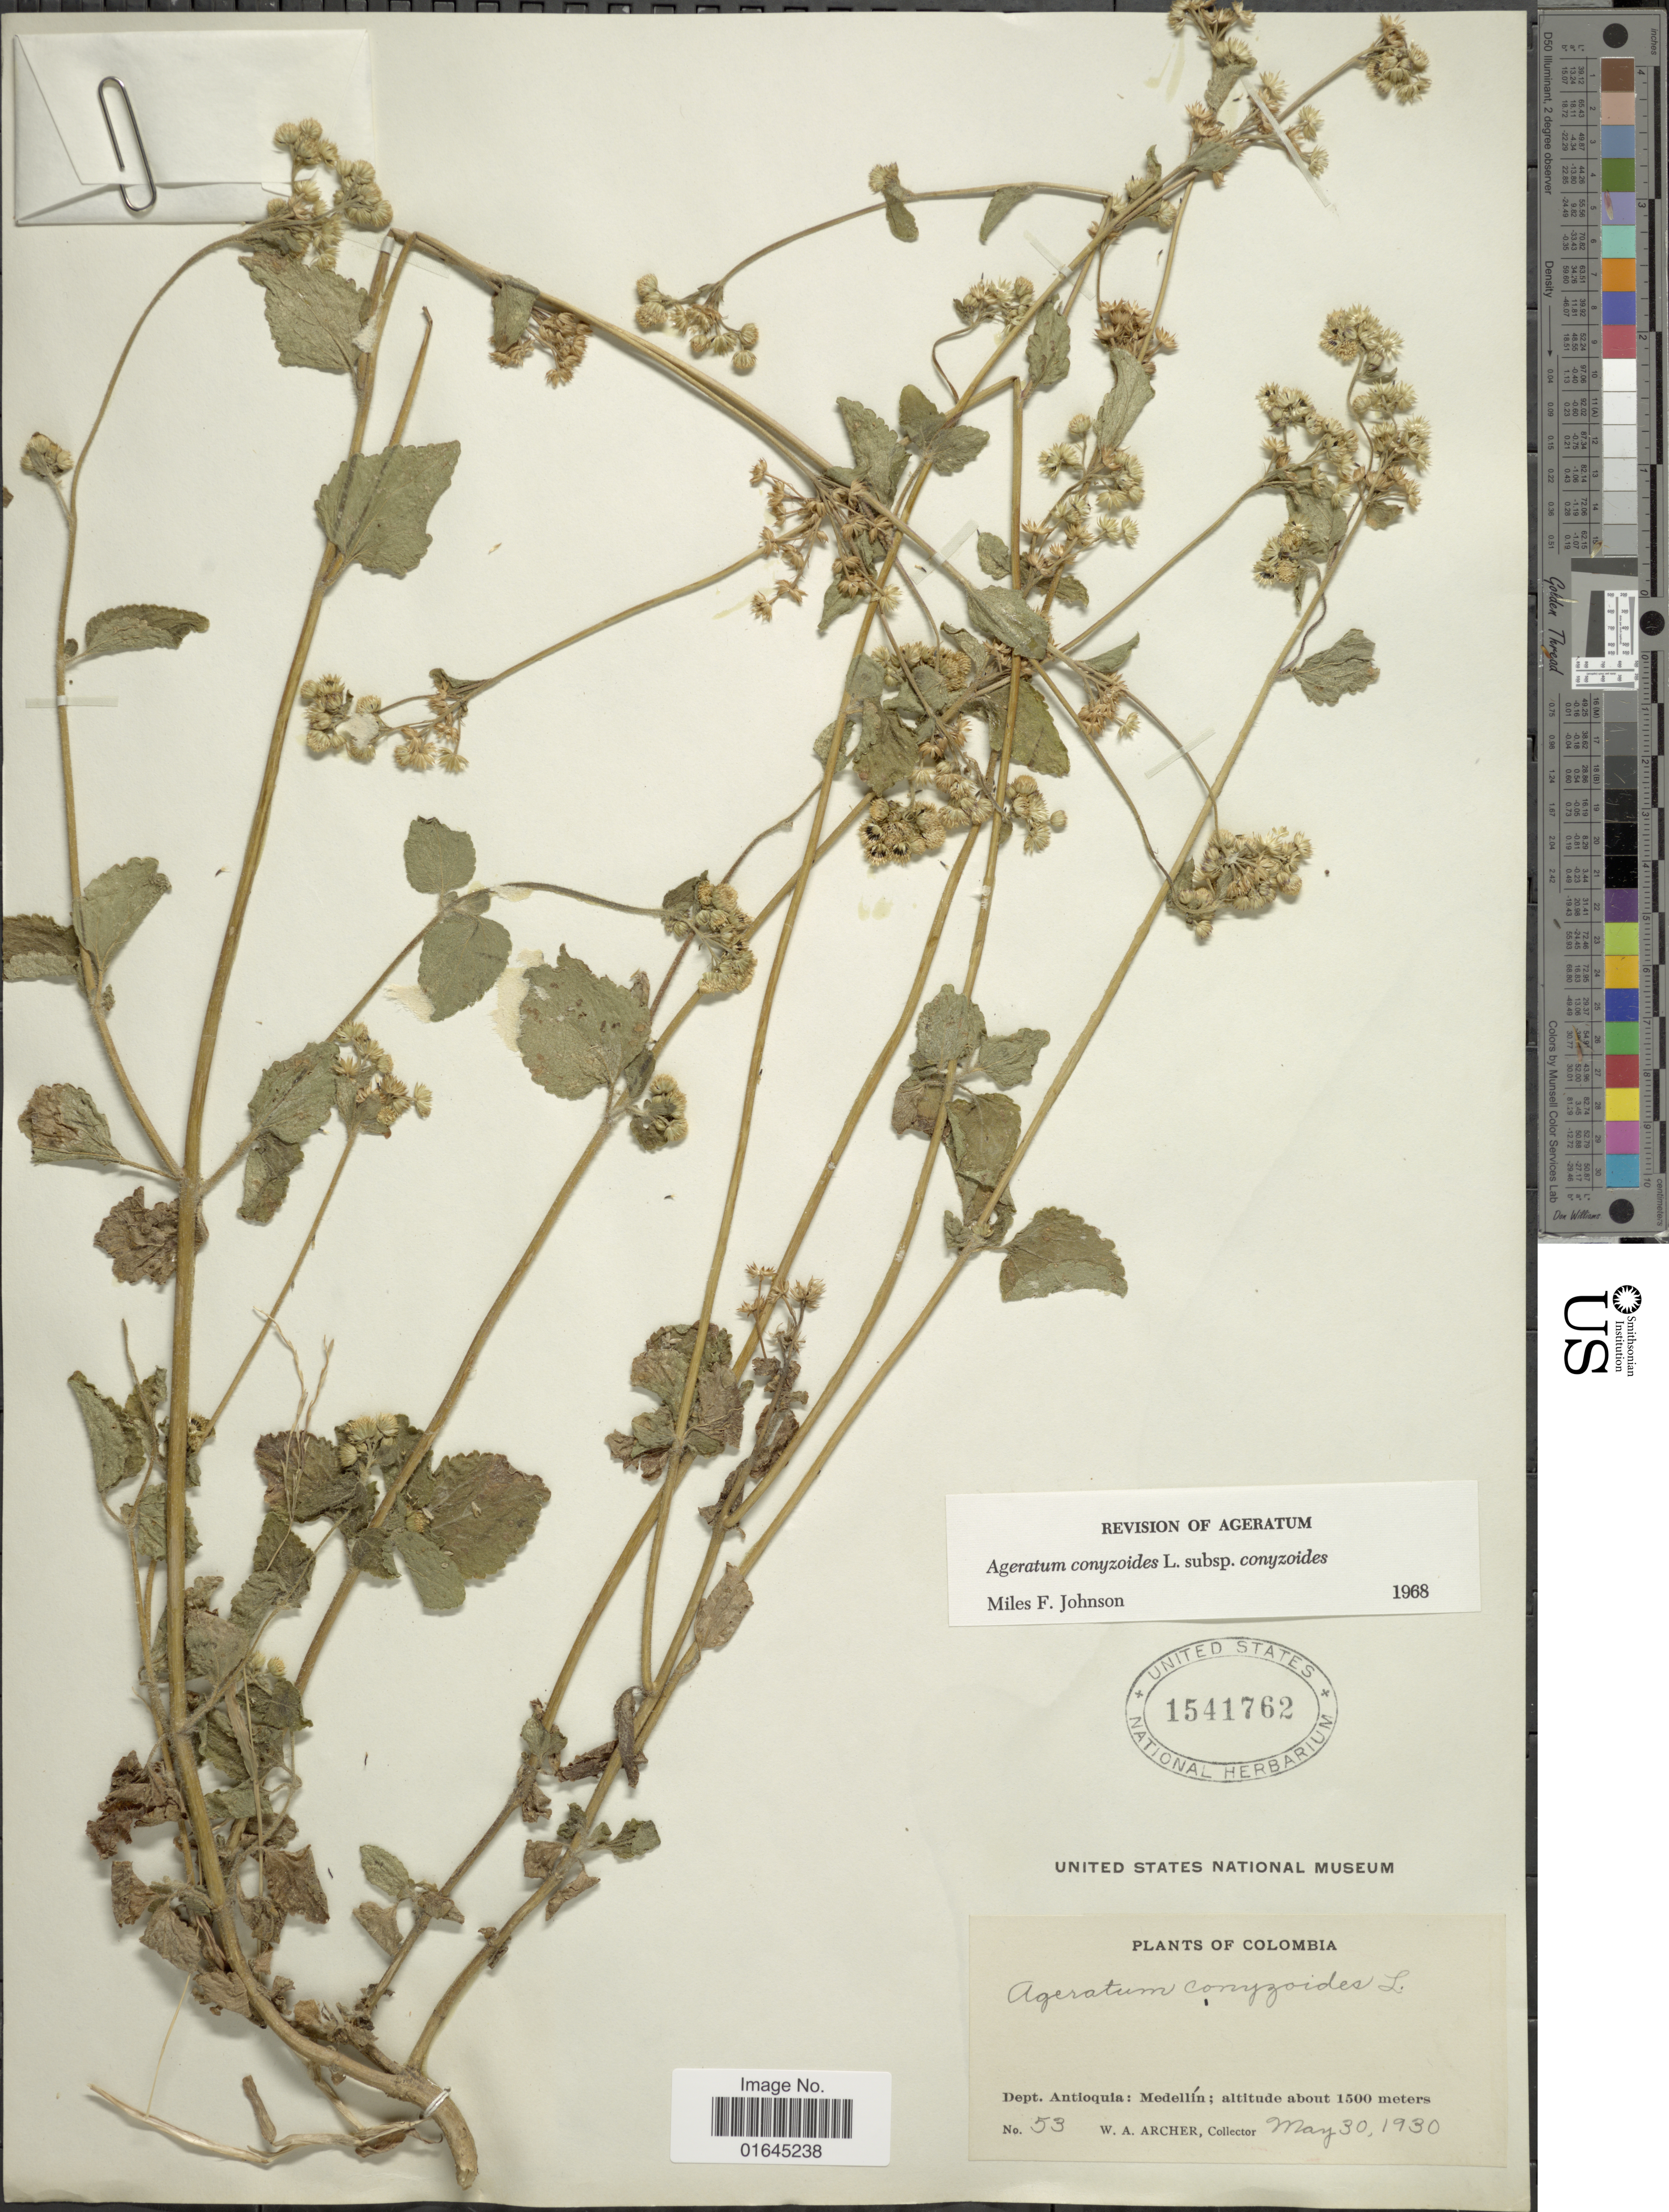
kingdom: Plantae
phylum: Tracheophyta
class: Magnoliopsida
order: Asterales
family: Asteraceae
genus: Ageratum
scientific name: Ageratum conyzoides subsp. conyzoides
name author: L.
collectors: W. A. Archer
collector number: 53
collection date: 1930-05-30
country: Colombia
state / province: Antioquia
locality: Dept. Antioquia: Medellín.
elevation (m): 1500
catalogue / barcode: US 1541762